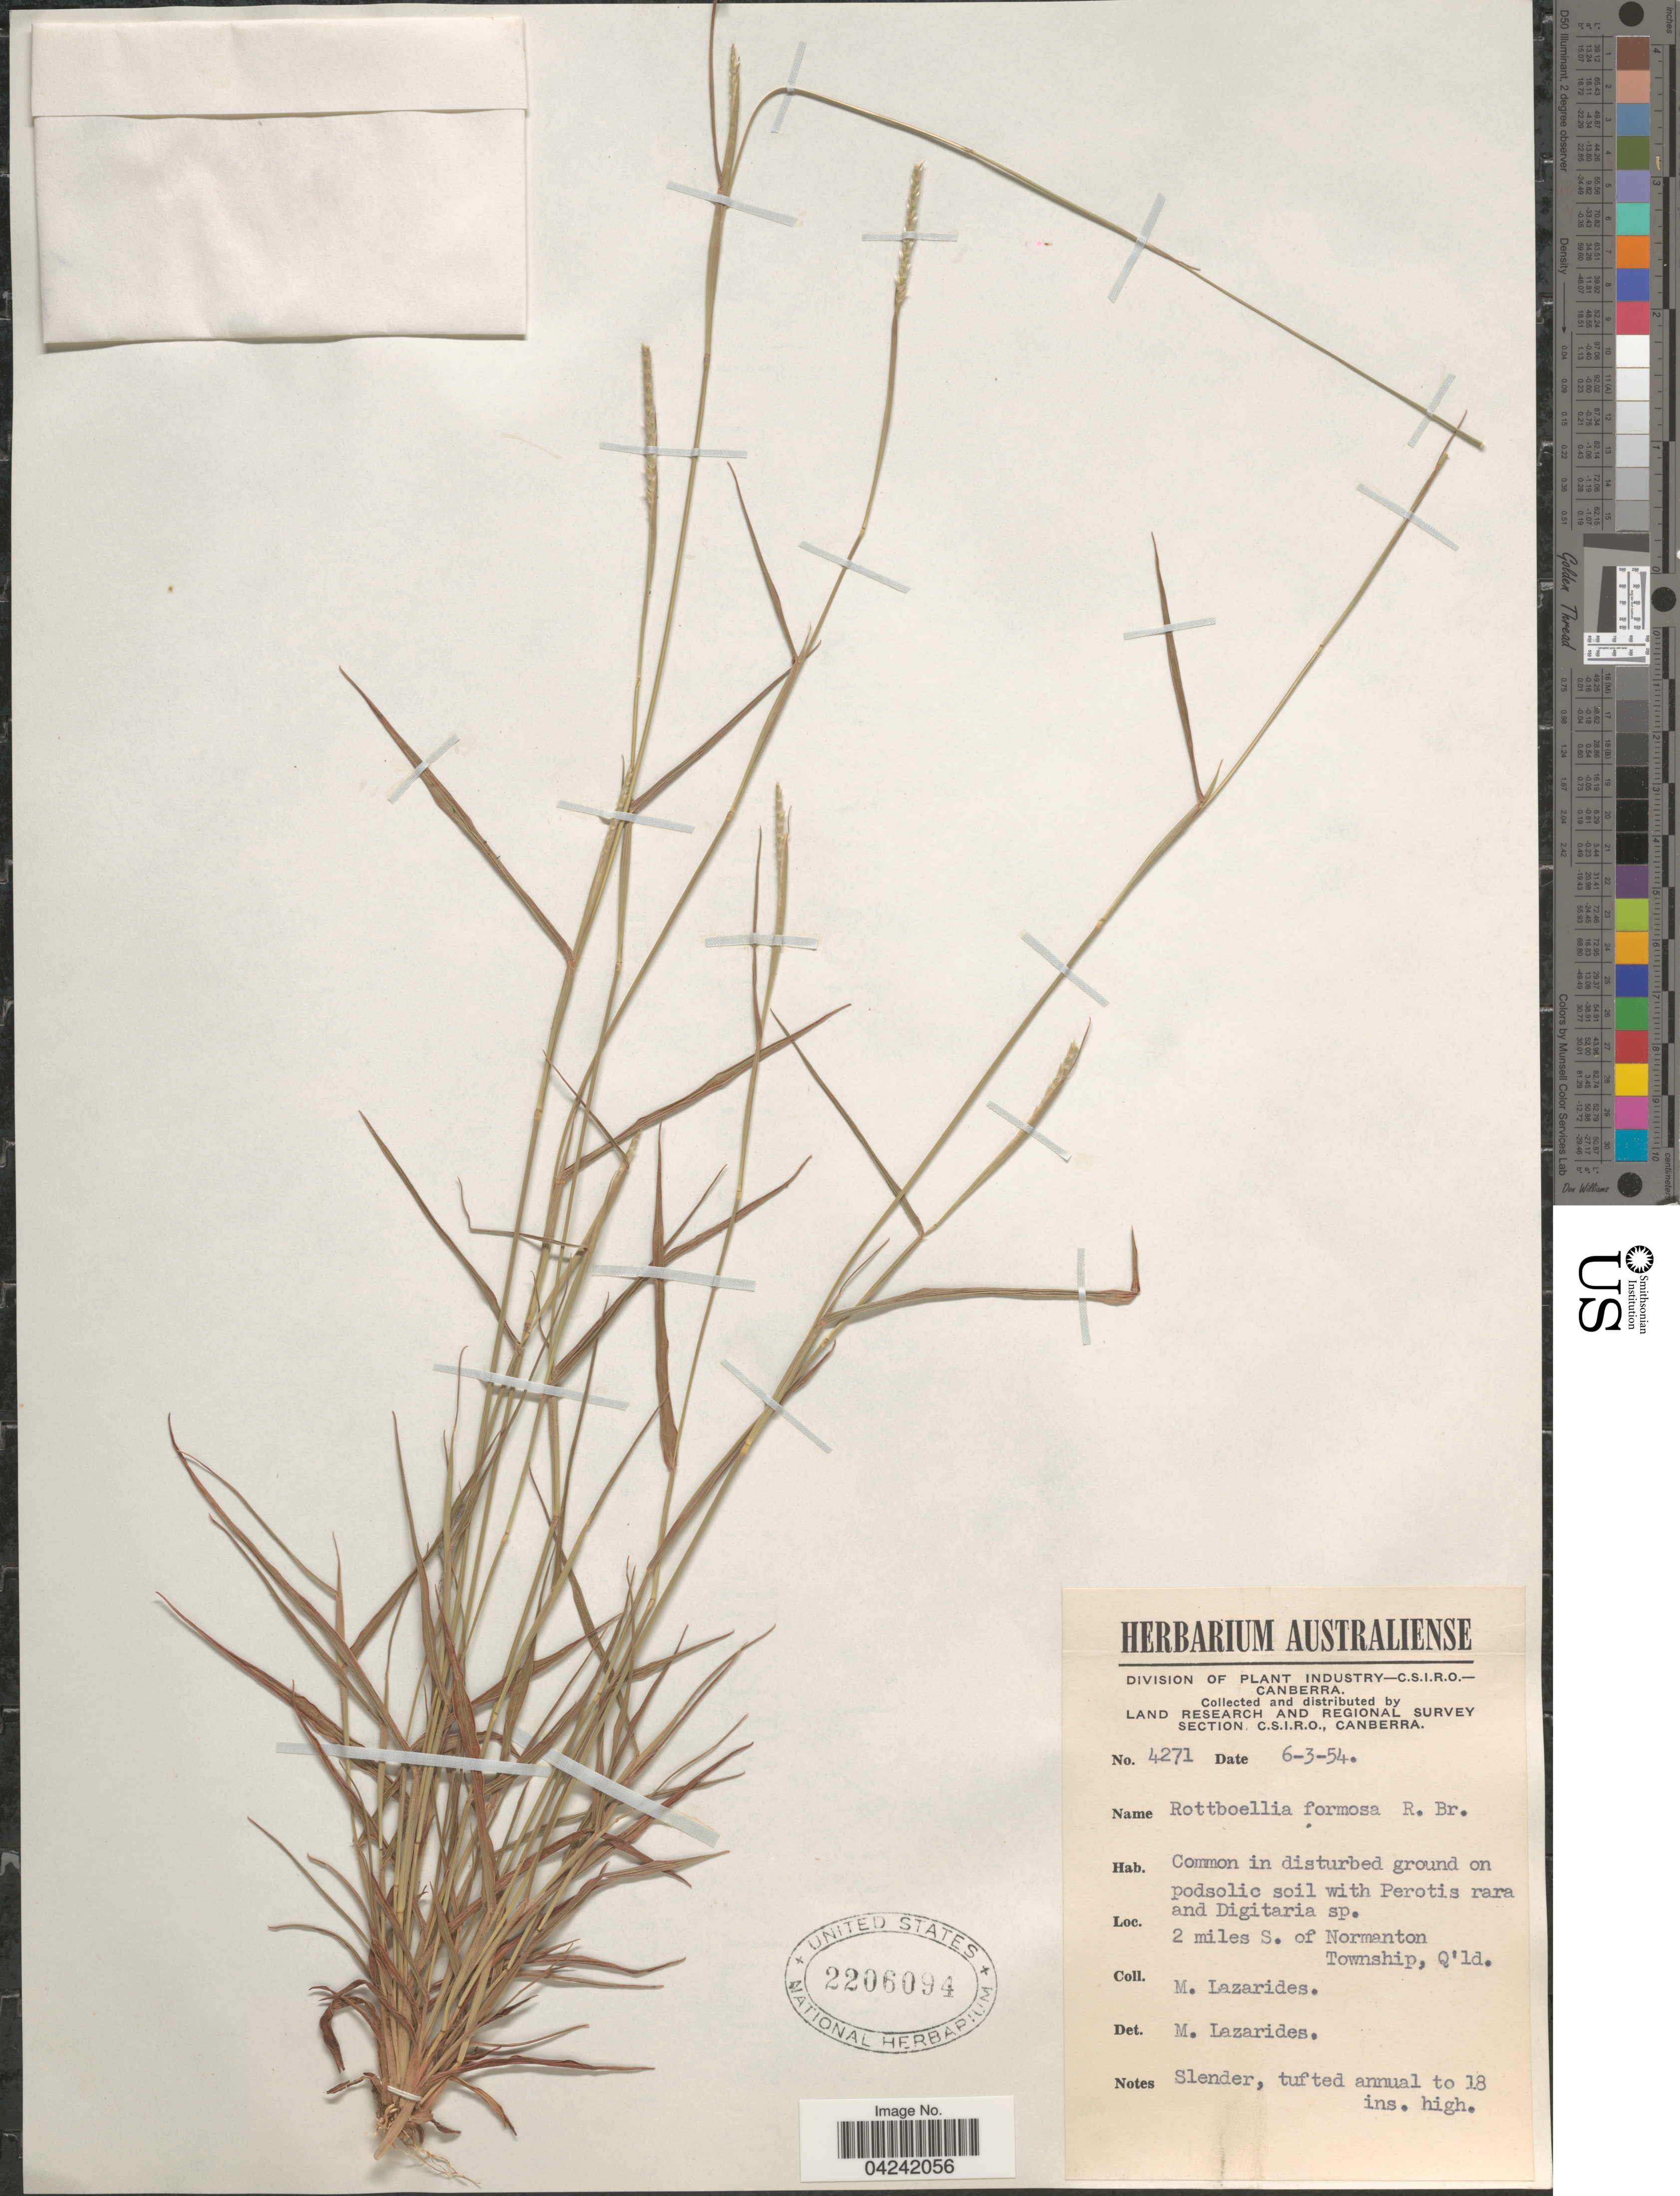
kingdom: Plantae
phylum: Tracheophyta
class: Liliopsida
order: Poales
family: Poaceae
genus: Mnesithea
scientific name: Mnesithea formosa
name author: (R. Br.) de Koning & Sosef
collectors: M. Lazarides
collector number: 4271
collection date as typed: Transcribed d/m/y: 6/3/54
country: Australia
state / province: Queensland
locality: Land Research And Regional Survey Section, C.S.I.R.O., Canberra. 2 miles S. of Normanton Township.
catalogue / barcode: US 2206094